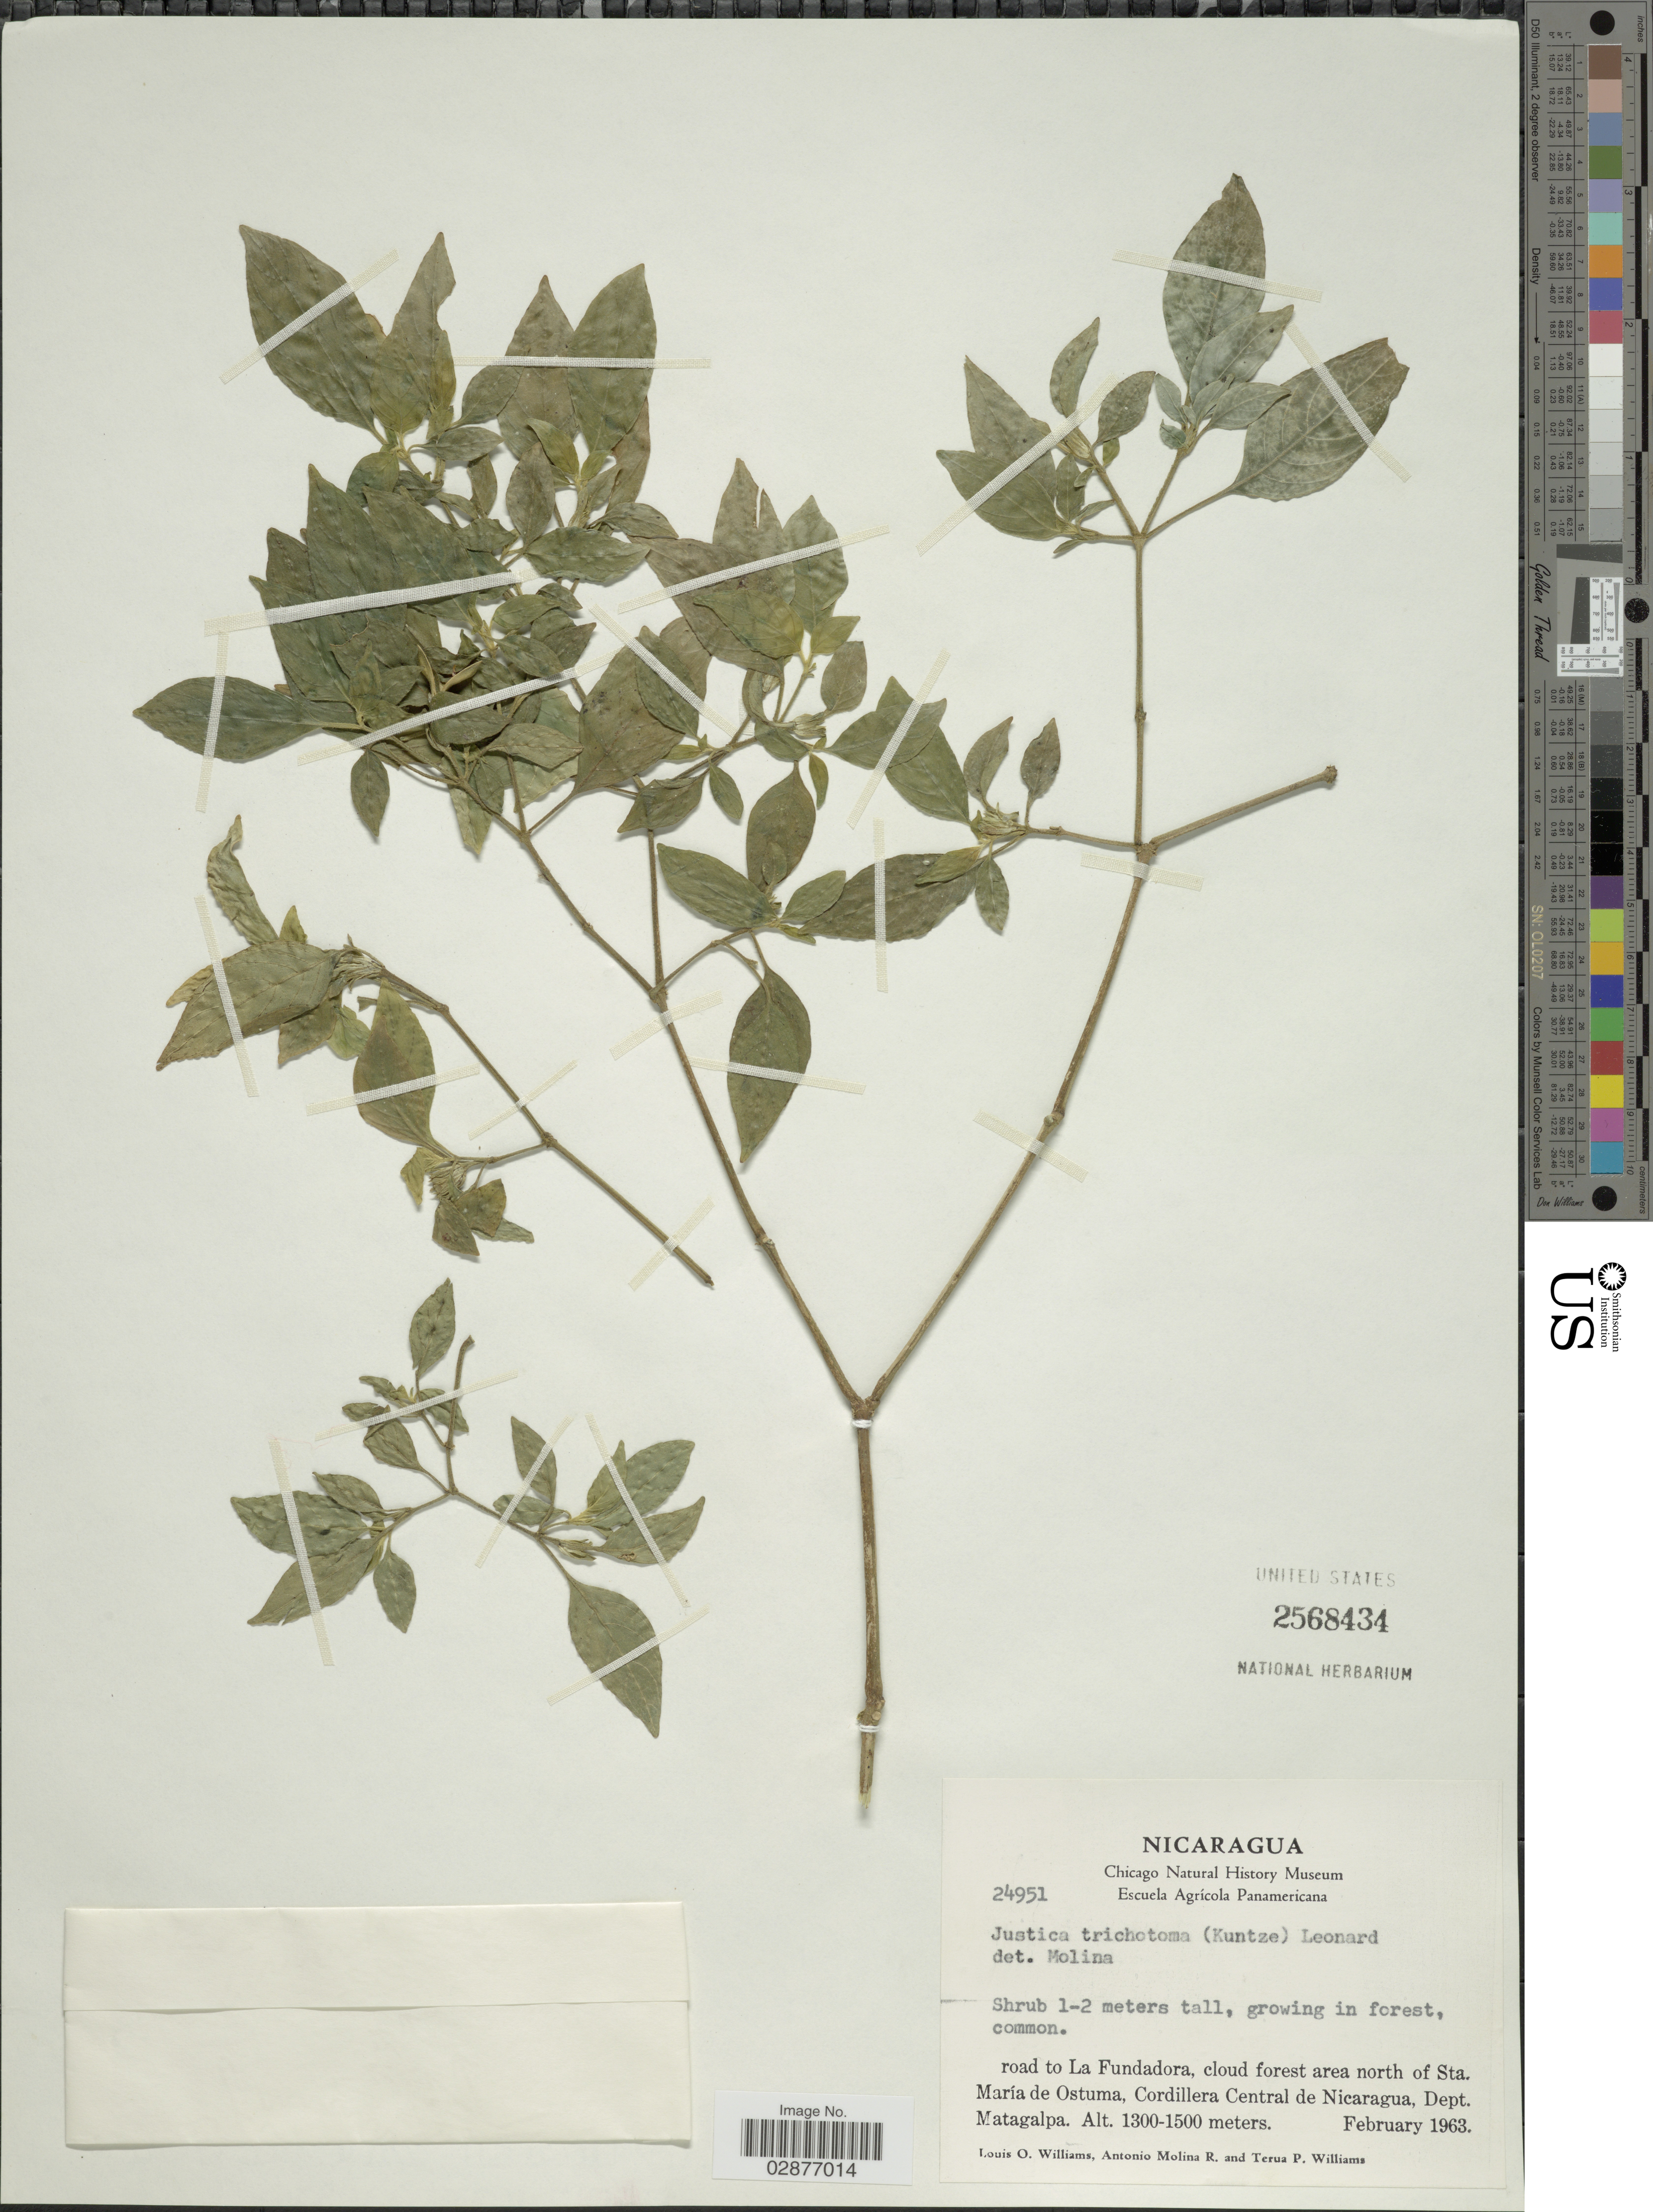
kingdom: Plantae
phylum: Tracheophyta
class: Magnoliopsida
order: Lamiales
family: Acanthaceae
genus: Justicia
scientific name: Justicia trichotoma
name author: (Kuntze) Leonard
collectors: L. O. Williams, A. Molina R. & T. Williams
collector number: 24951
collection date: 1963-02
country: Nicaragua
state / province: Matagalpa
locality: Road to La Fundadora, cloud forest area north of Sta. María de Ostuma, Cordillera Central de Nicaragua, Dept. Matagalpa.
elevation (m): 1300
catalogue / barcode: US 2568434